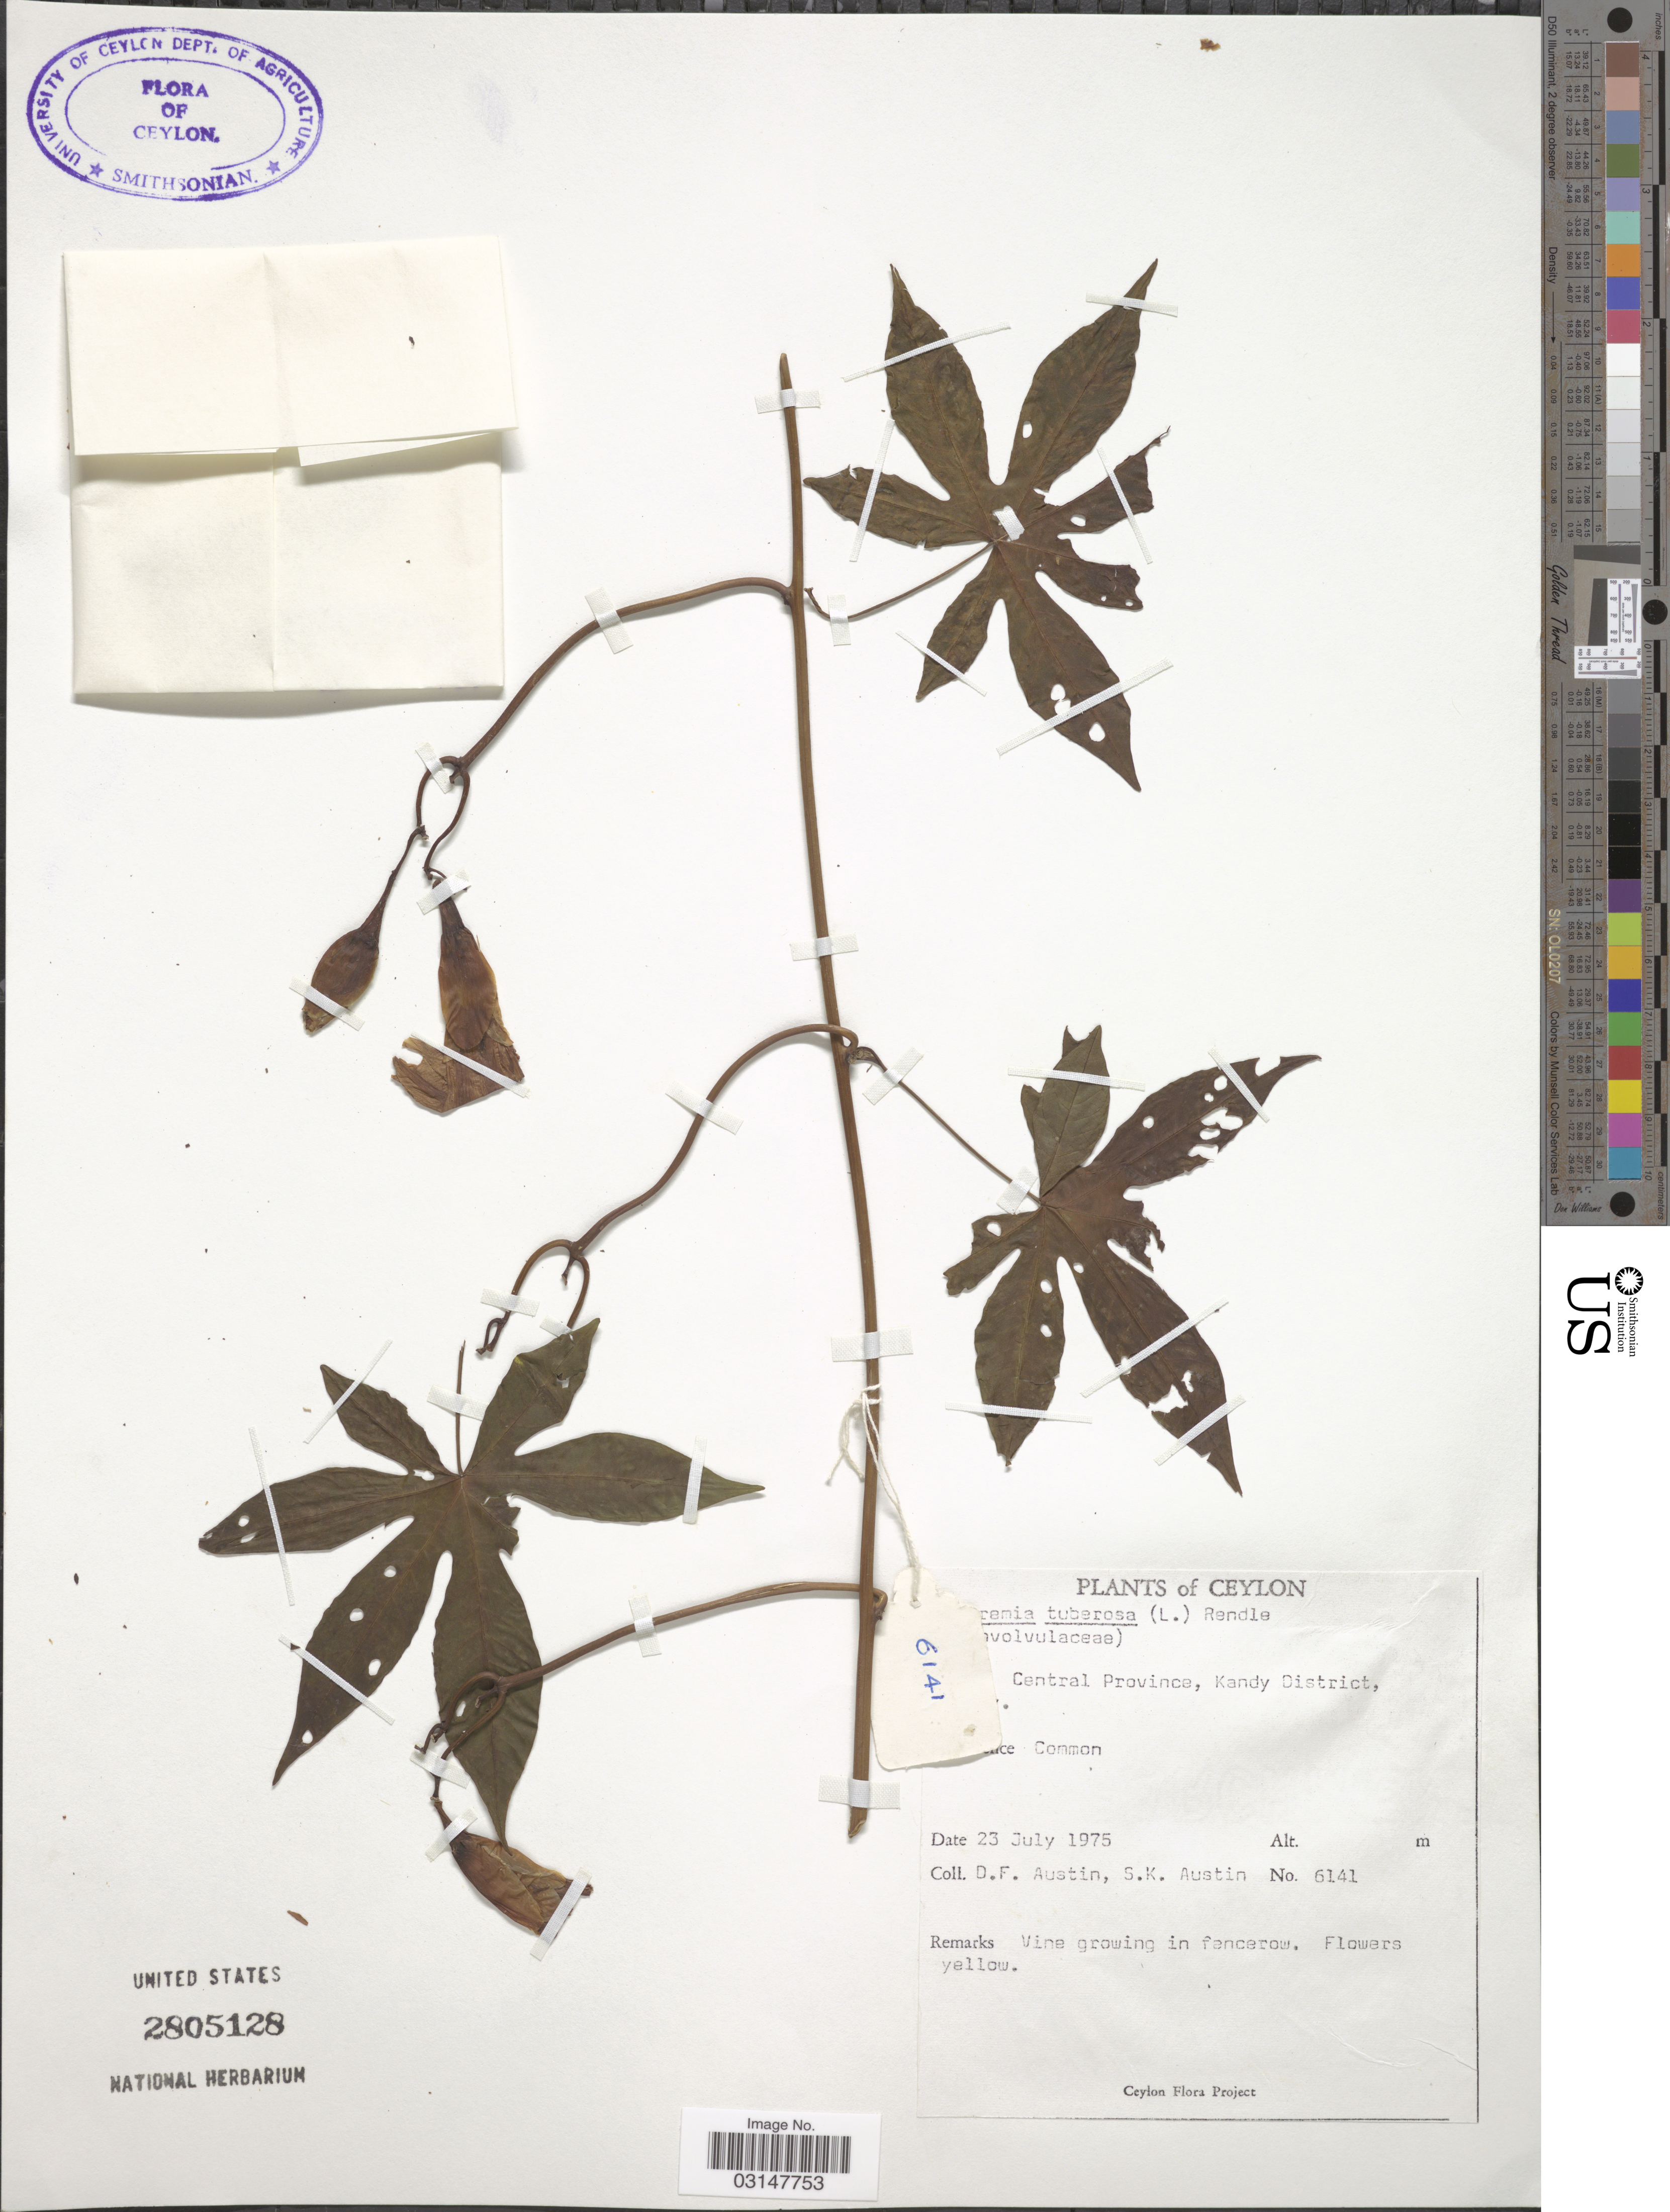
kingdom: Plantae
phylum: Tracheophyta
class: Magnoliopsida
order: Solanales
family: Convolvulaceae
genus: Distimake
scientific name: Distimake tuberosus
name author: (L.) A. R. Simões & Staples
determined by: Strong, Mark T., (BOT), Smithsonian Institution - National Museum of Natural History (UNITED STATES)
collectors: D. Austin & S. Austin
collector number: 6141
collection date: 1975-07-23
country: Sri Lanka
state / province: Central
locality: Ceylon. Kandy District.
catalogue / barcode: US 2805128